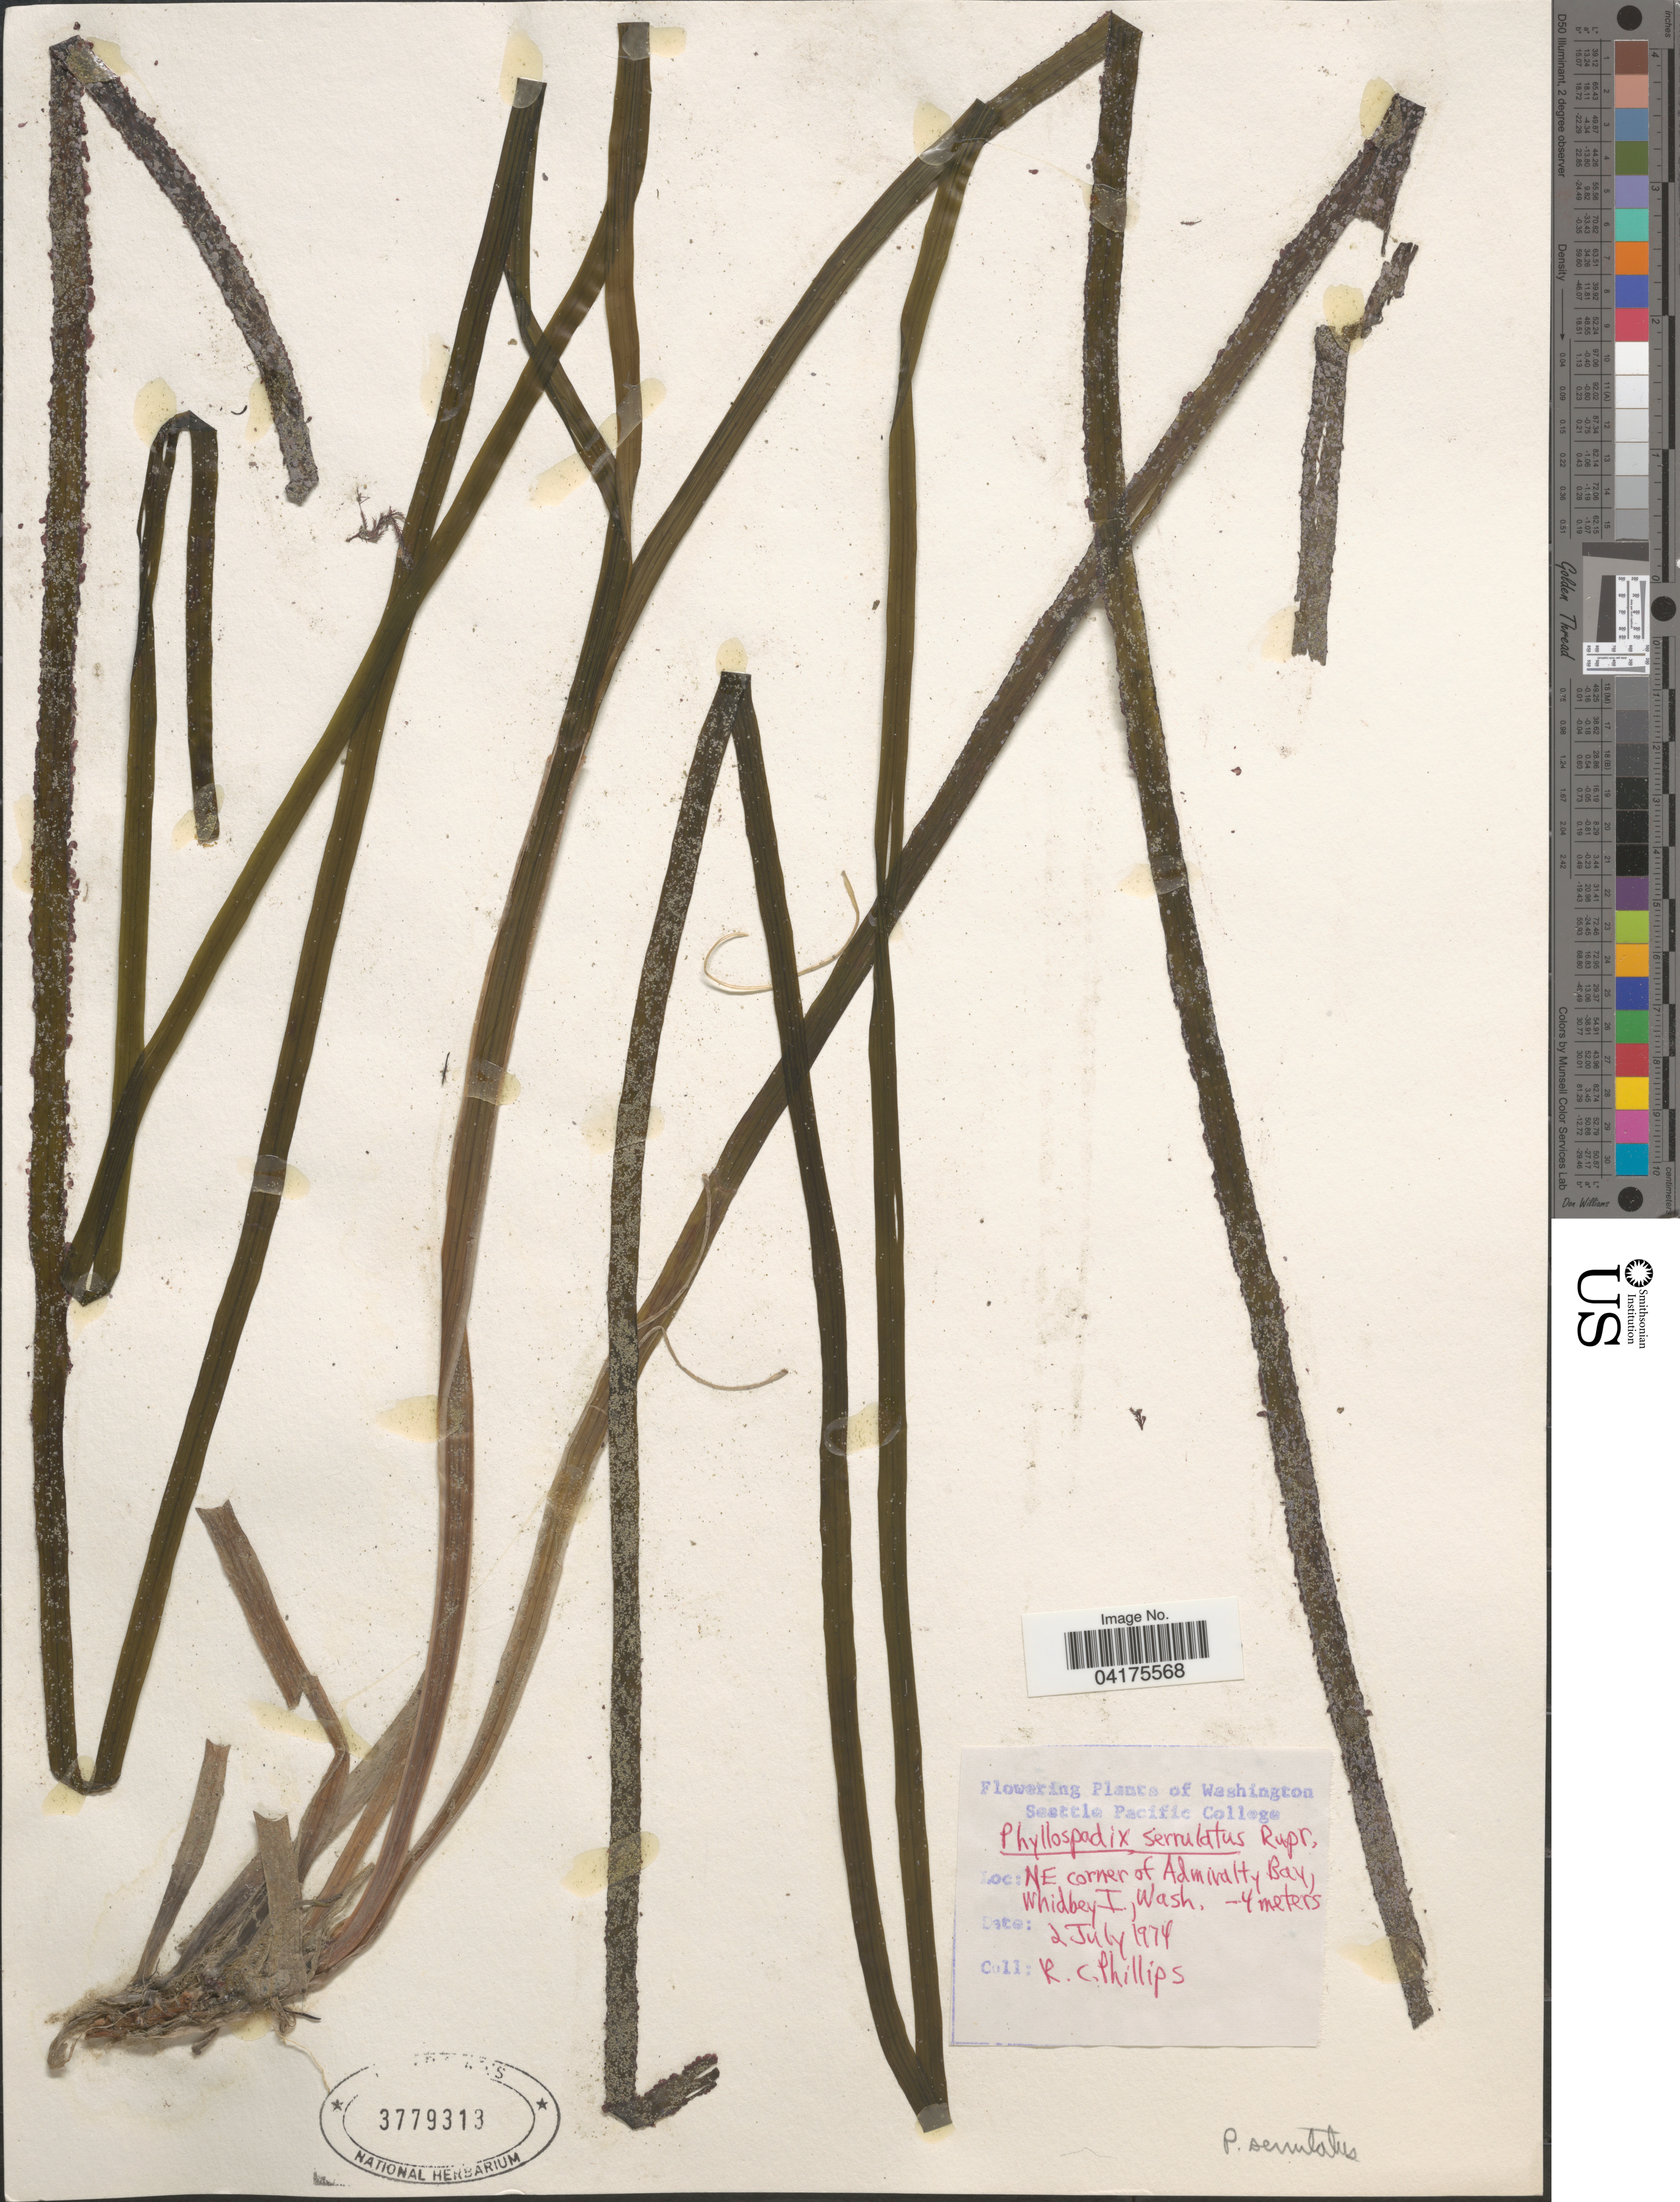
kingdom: Plantae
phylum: Tracheophyta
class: Liliopsida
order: Alismatales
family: Zosteraceae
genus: Phyllospadix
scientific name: Phyllospadix serrulatus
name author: Rupr.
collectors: R. C. Phillips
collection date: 1974-07-02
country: United States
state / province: Washington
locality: NE corner of Admiralty Bay, Whidbey I.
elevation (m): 4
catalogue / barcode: US 3779313